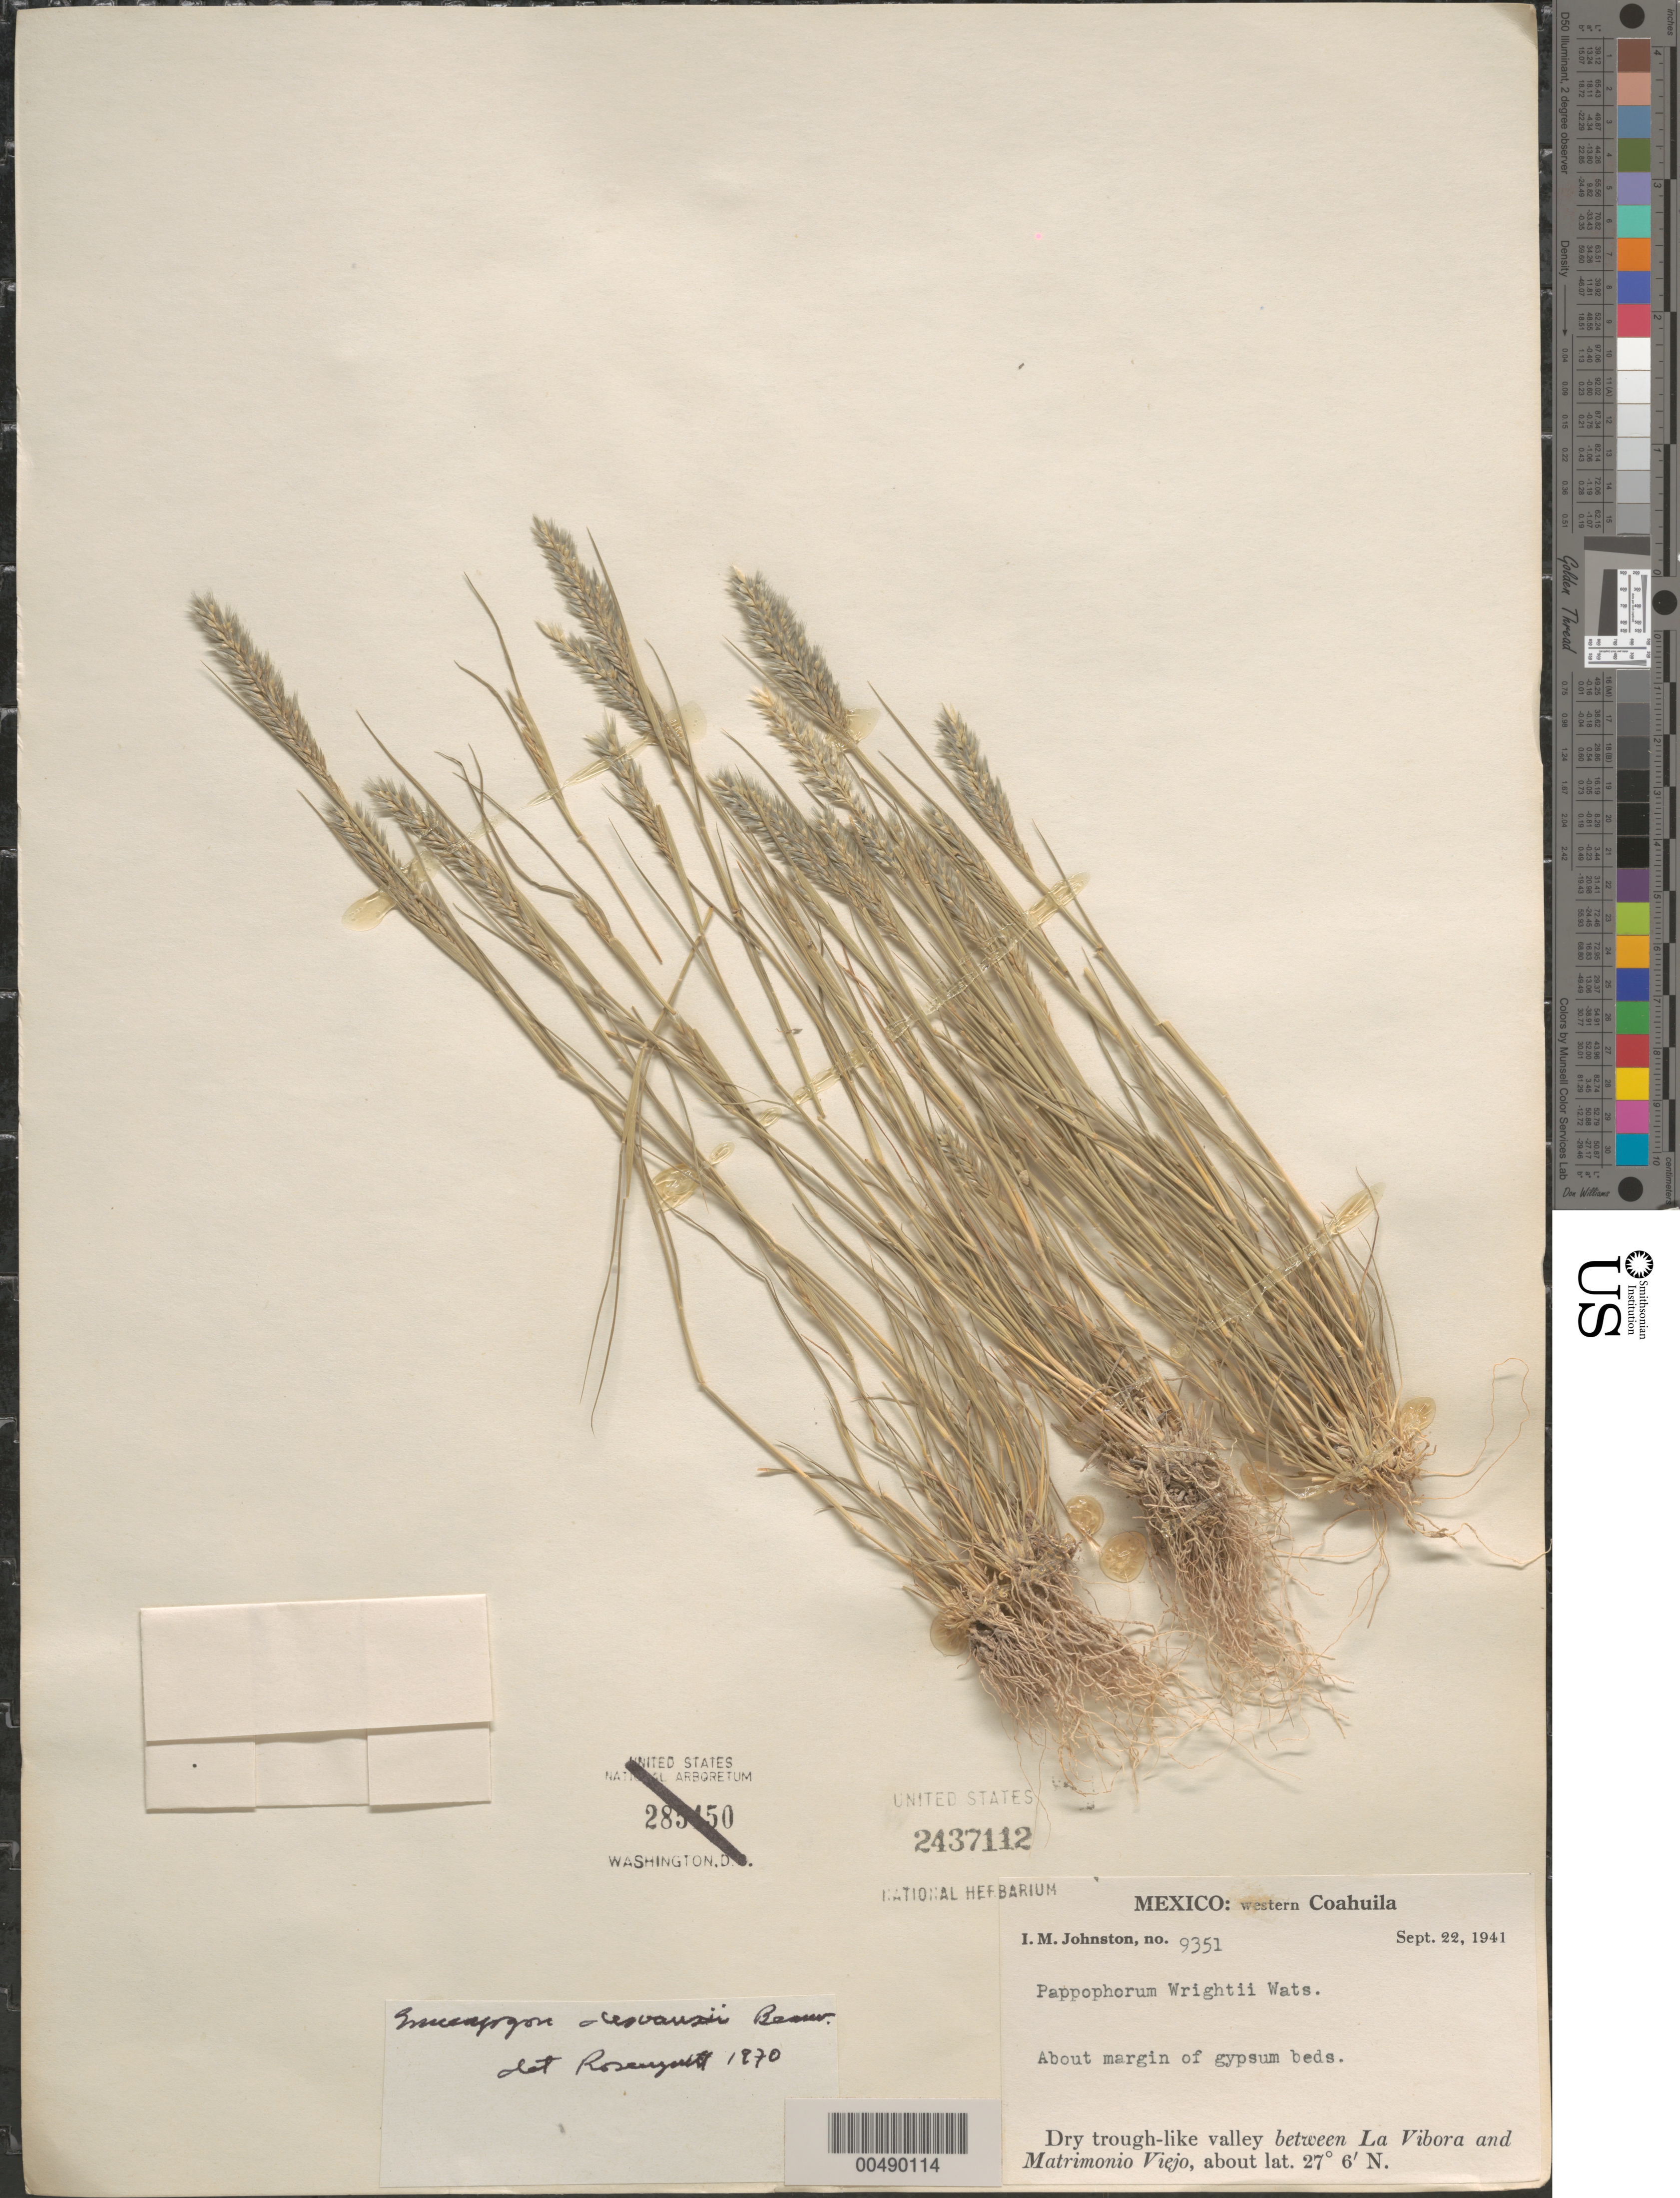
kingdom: Plantae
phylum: Tracheophyta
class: Liliopsida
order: Poales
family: Poaceae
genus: Enneapogon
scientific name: Enneapogon desvauxii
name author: P. Beauv.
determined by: Rosengurtt, B.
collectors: I.M. Johnston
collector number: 9351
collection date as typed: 22 Sep 1941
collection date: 1941-09-22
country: Mexico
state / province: Coahuila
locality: W Coahuila, between La Vibora and Matrimonio Viejo (lat/long recorded as: lat=27:6:0:N long=:::W)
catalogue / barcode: US 2437112